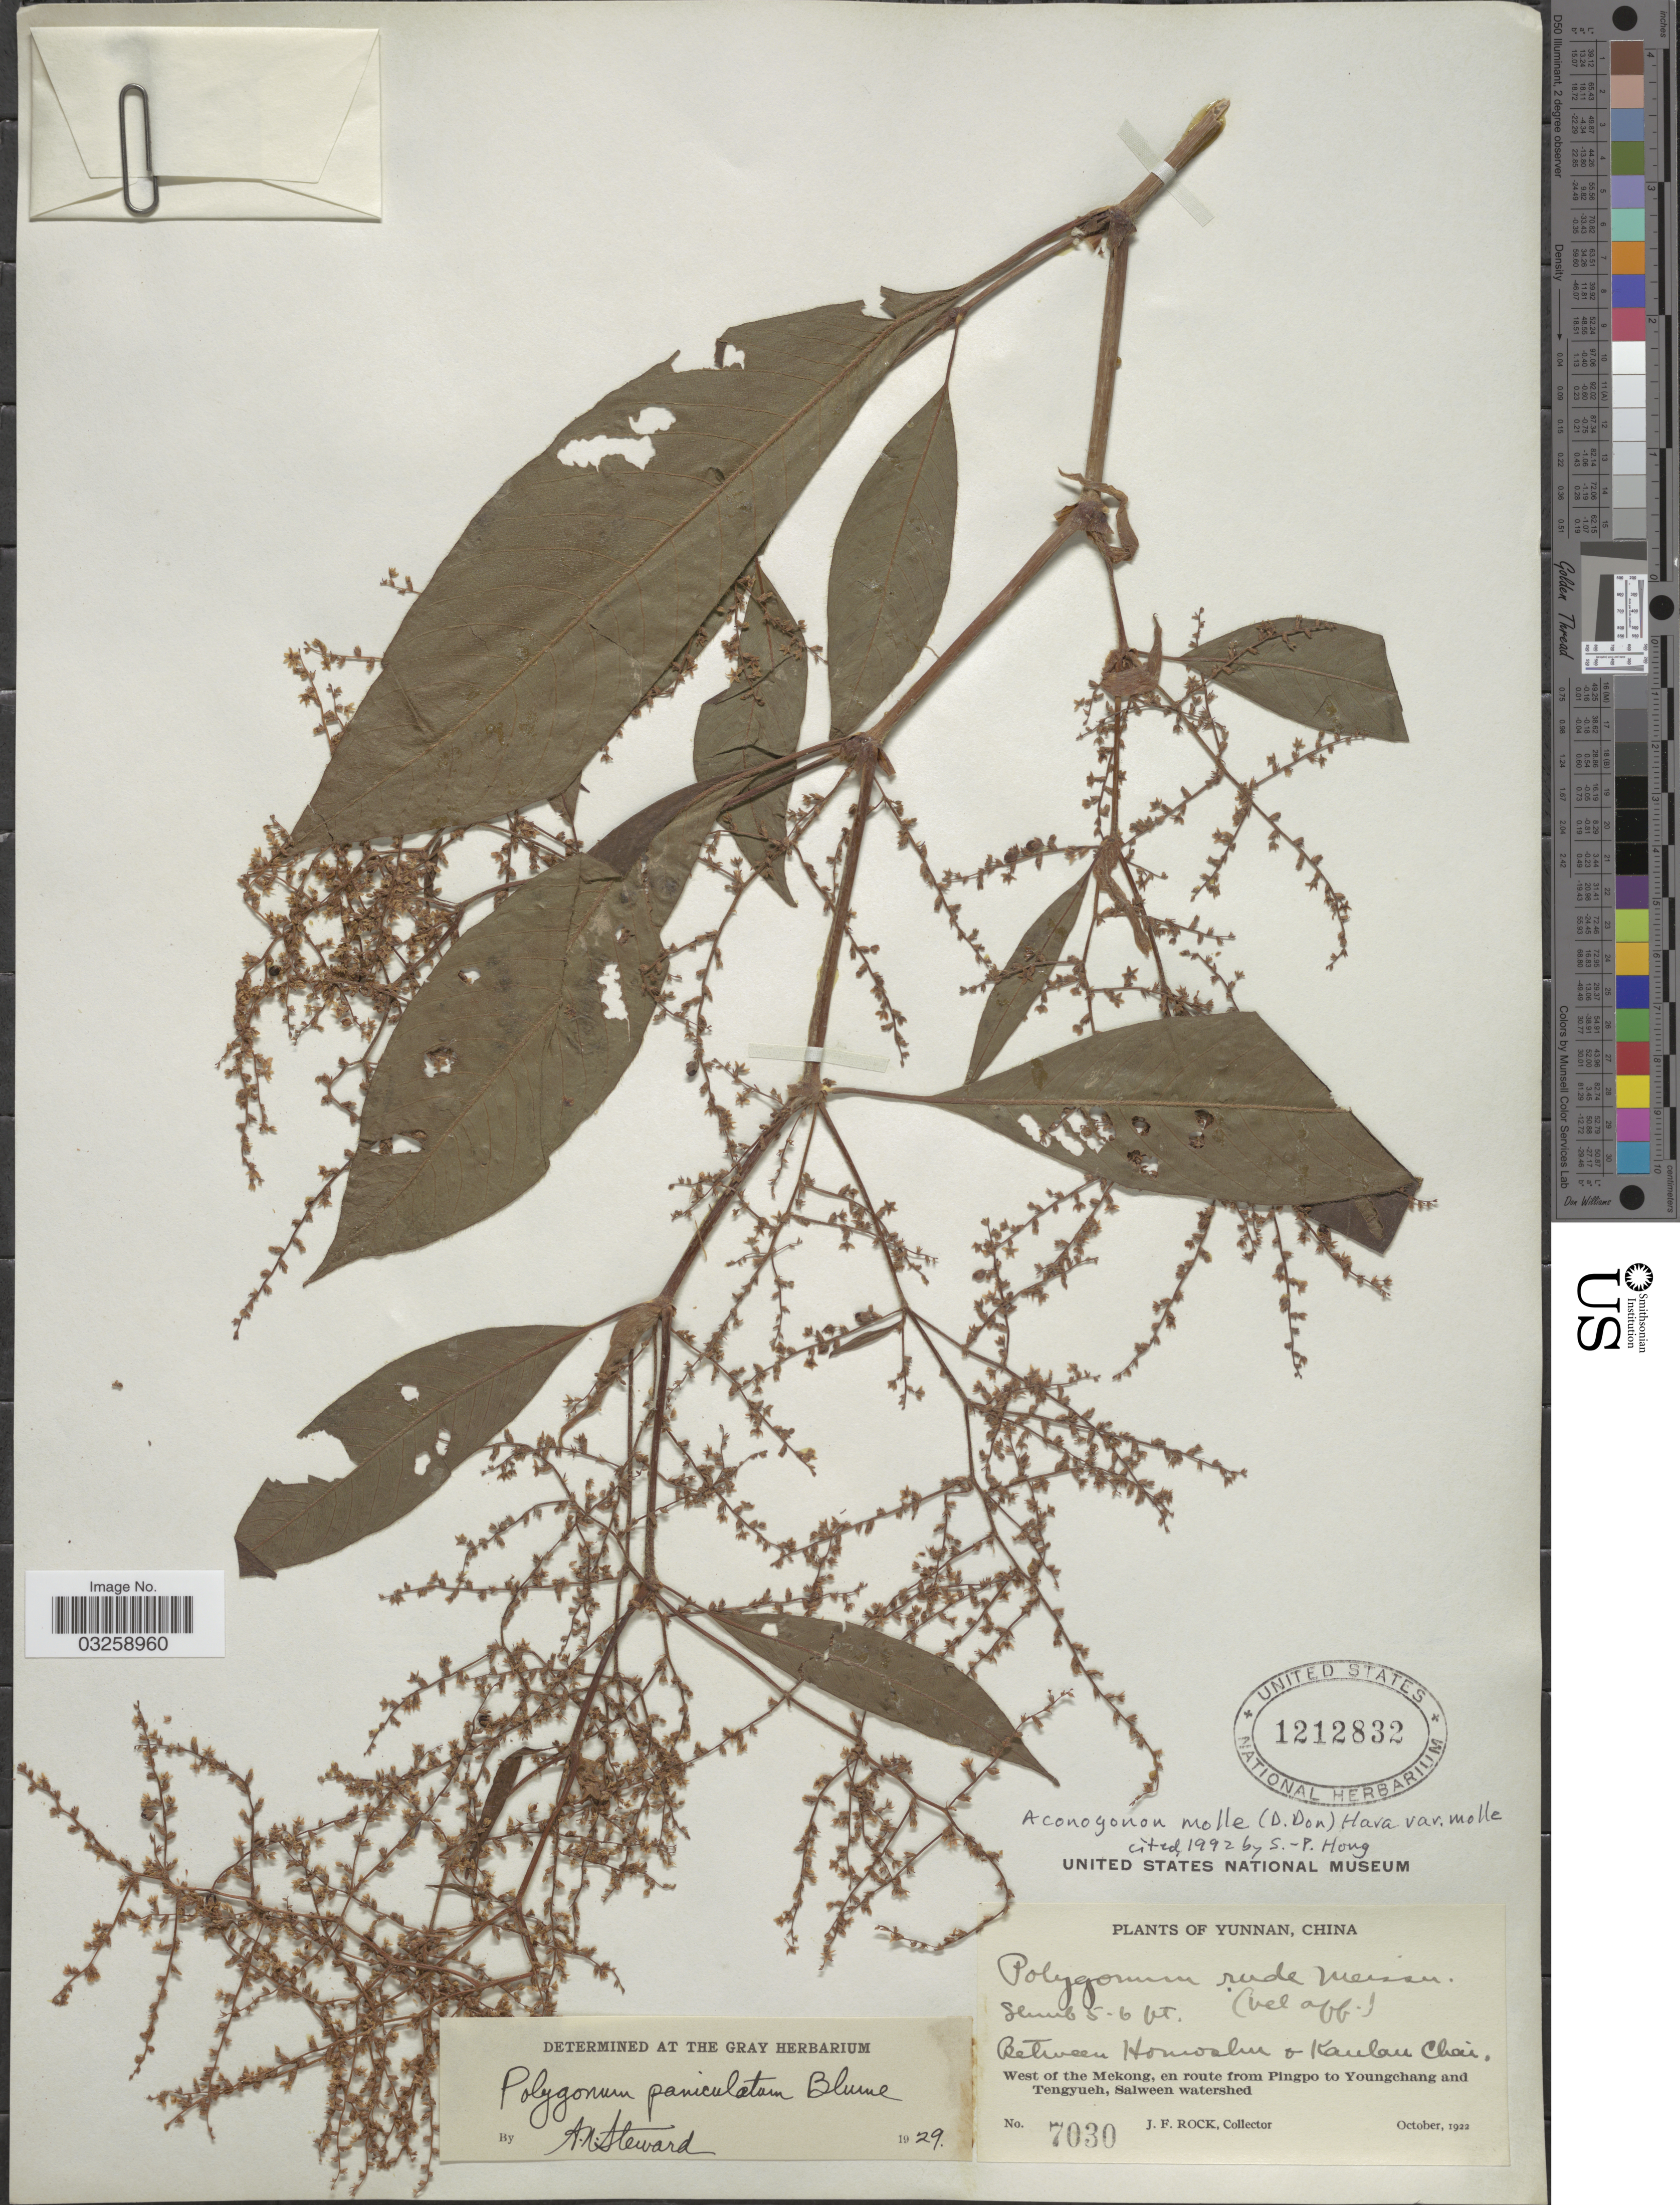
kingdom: Plantae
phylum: Tracheophyta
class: Magnoliopsida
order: Caryophyllales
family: Polygonaceae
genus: Koenigia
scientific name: Koenigia mollis var. mollis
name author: (D. Don) T.M. Schust. & Reveal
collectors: J. Rock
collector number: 7030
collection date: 1922-10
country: China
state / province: Yunnan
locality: Between Homoshu & Kaulau Chai. West of the Mekong, en route from Pingpo to Youngchang and Tengyueh, Salween watershed.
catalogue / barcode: US 1212832